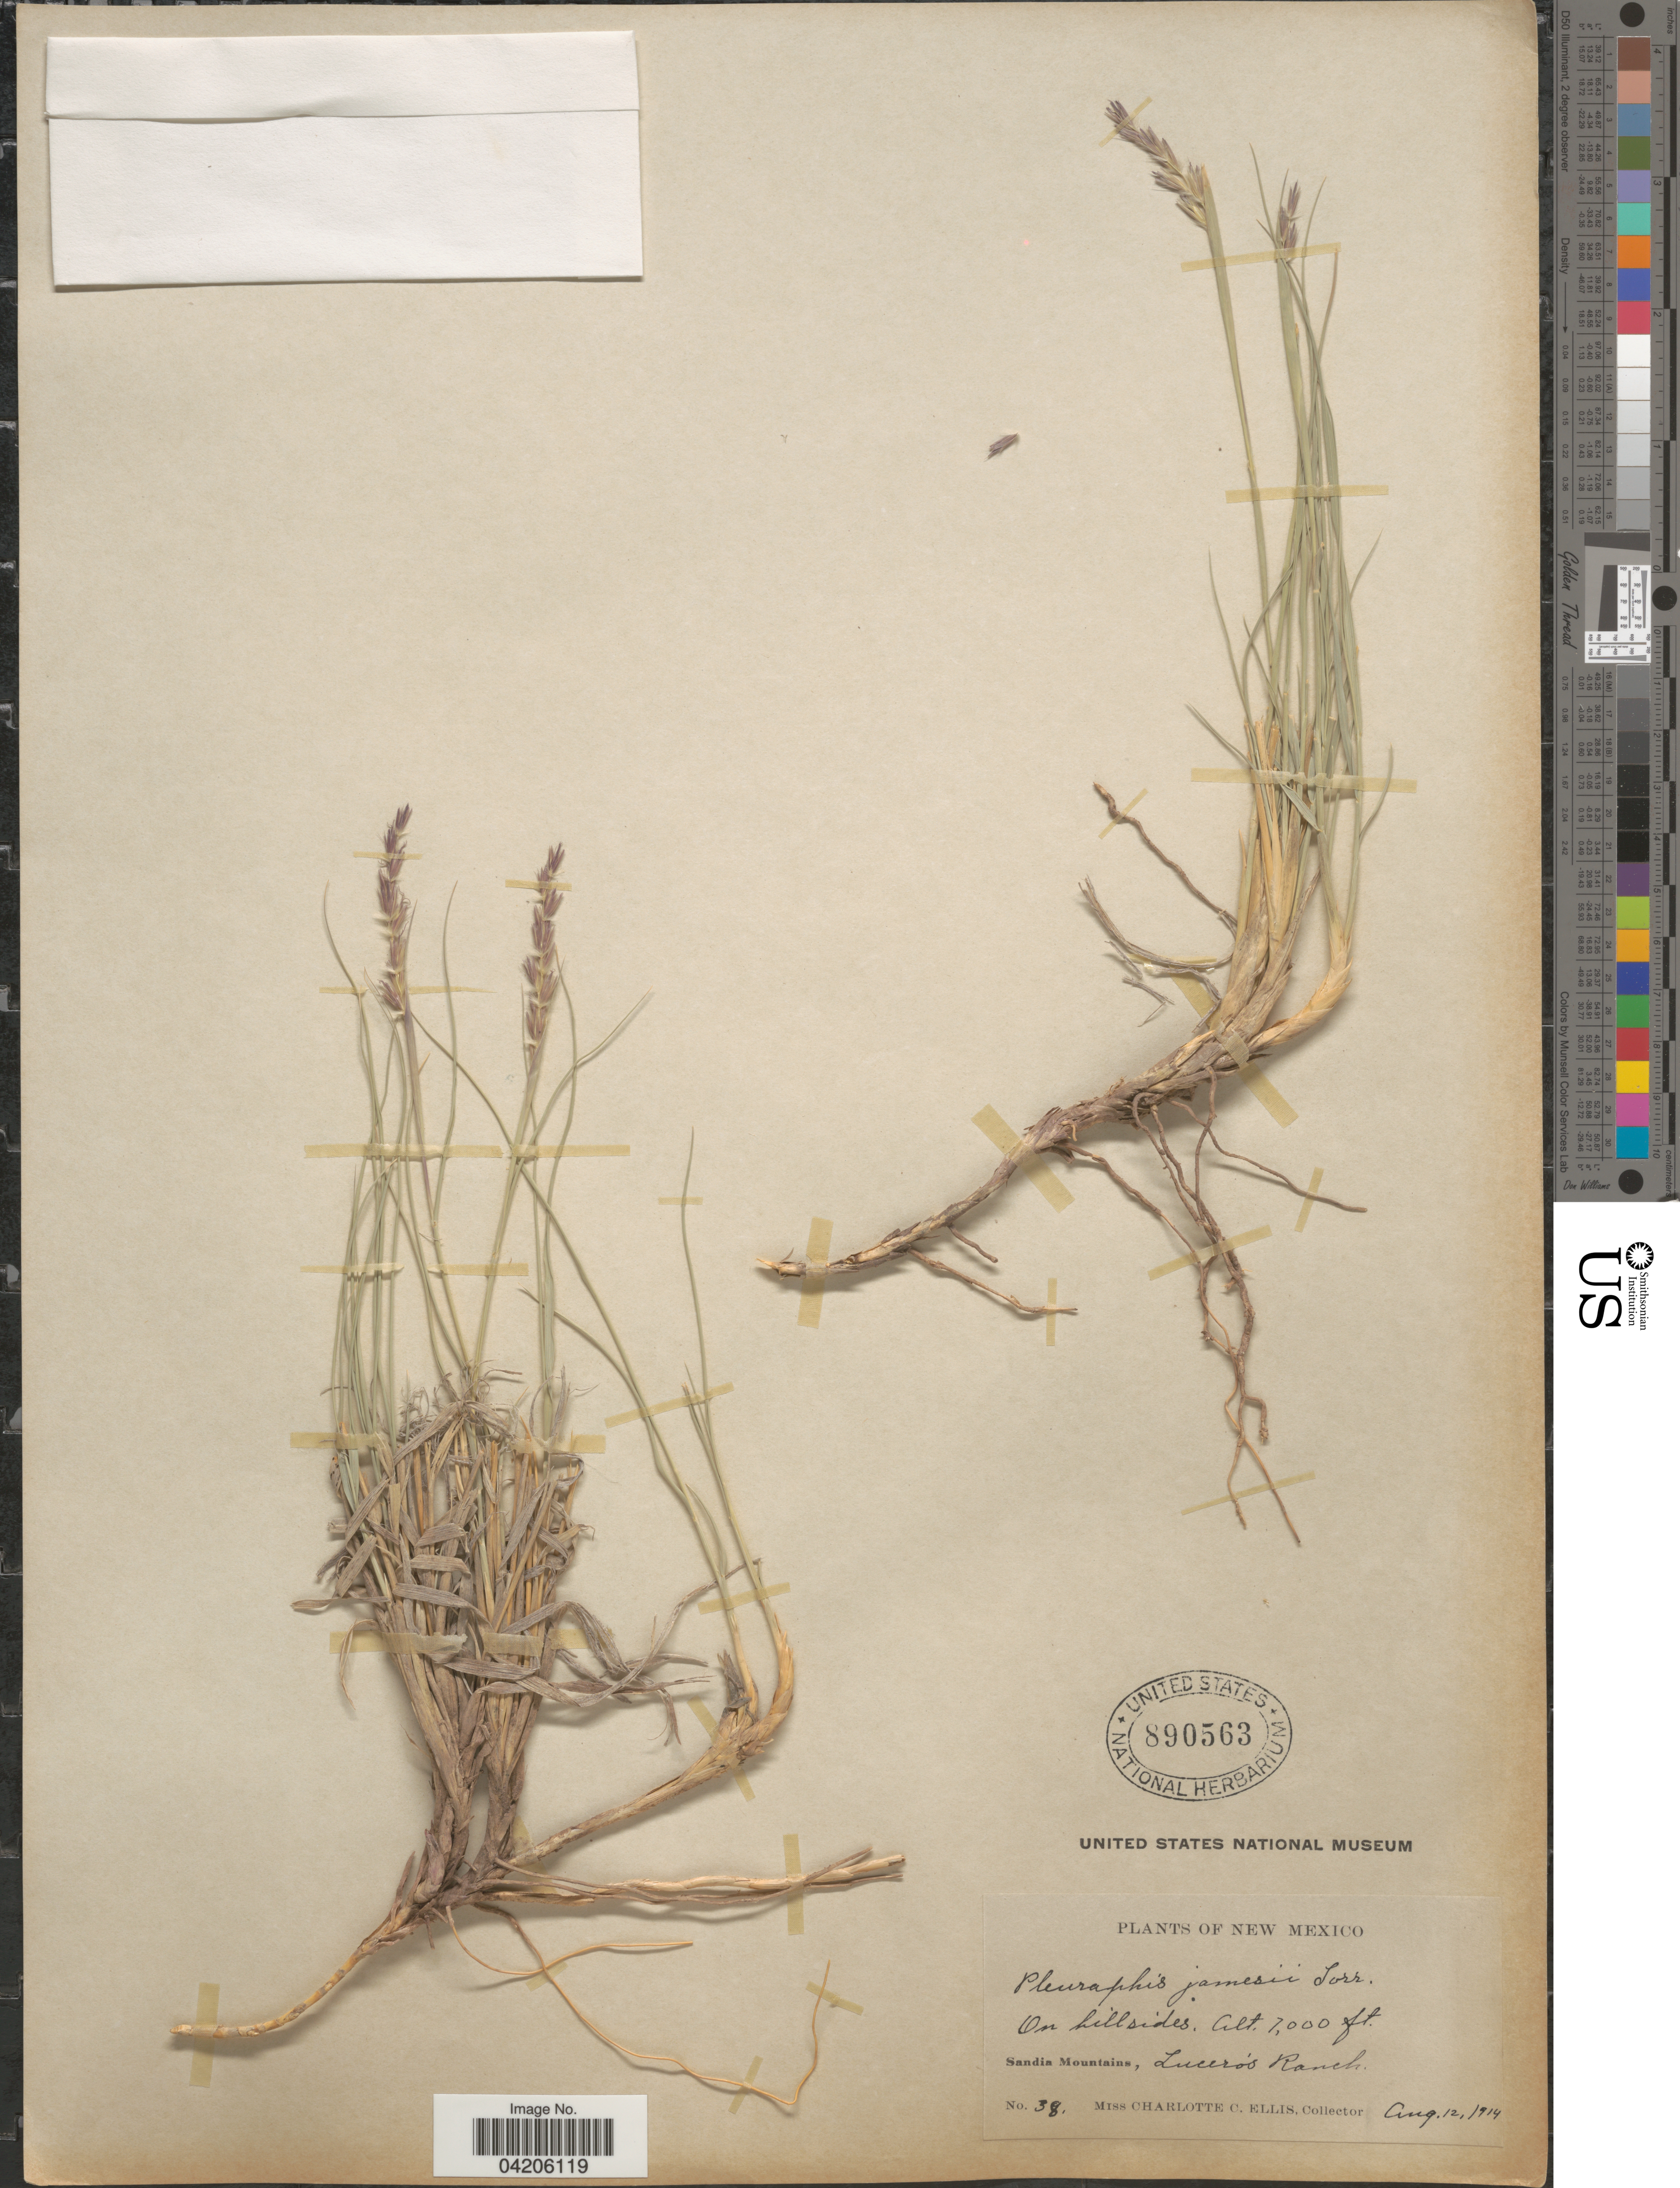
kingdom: Plantae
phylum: Tracheophyta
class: Liliopsida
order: Poales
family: Poaceae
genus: Hilaria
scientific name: Hilaria jamesii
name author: (Torr.) Benth.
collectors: C. C. Ellis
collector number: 38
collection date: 1914-08-12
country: United States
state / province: New Mexico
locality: Sandia Mountains, Lucero's Ranch.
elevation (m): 2134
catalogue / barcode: US 890563